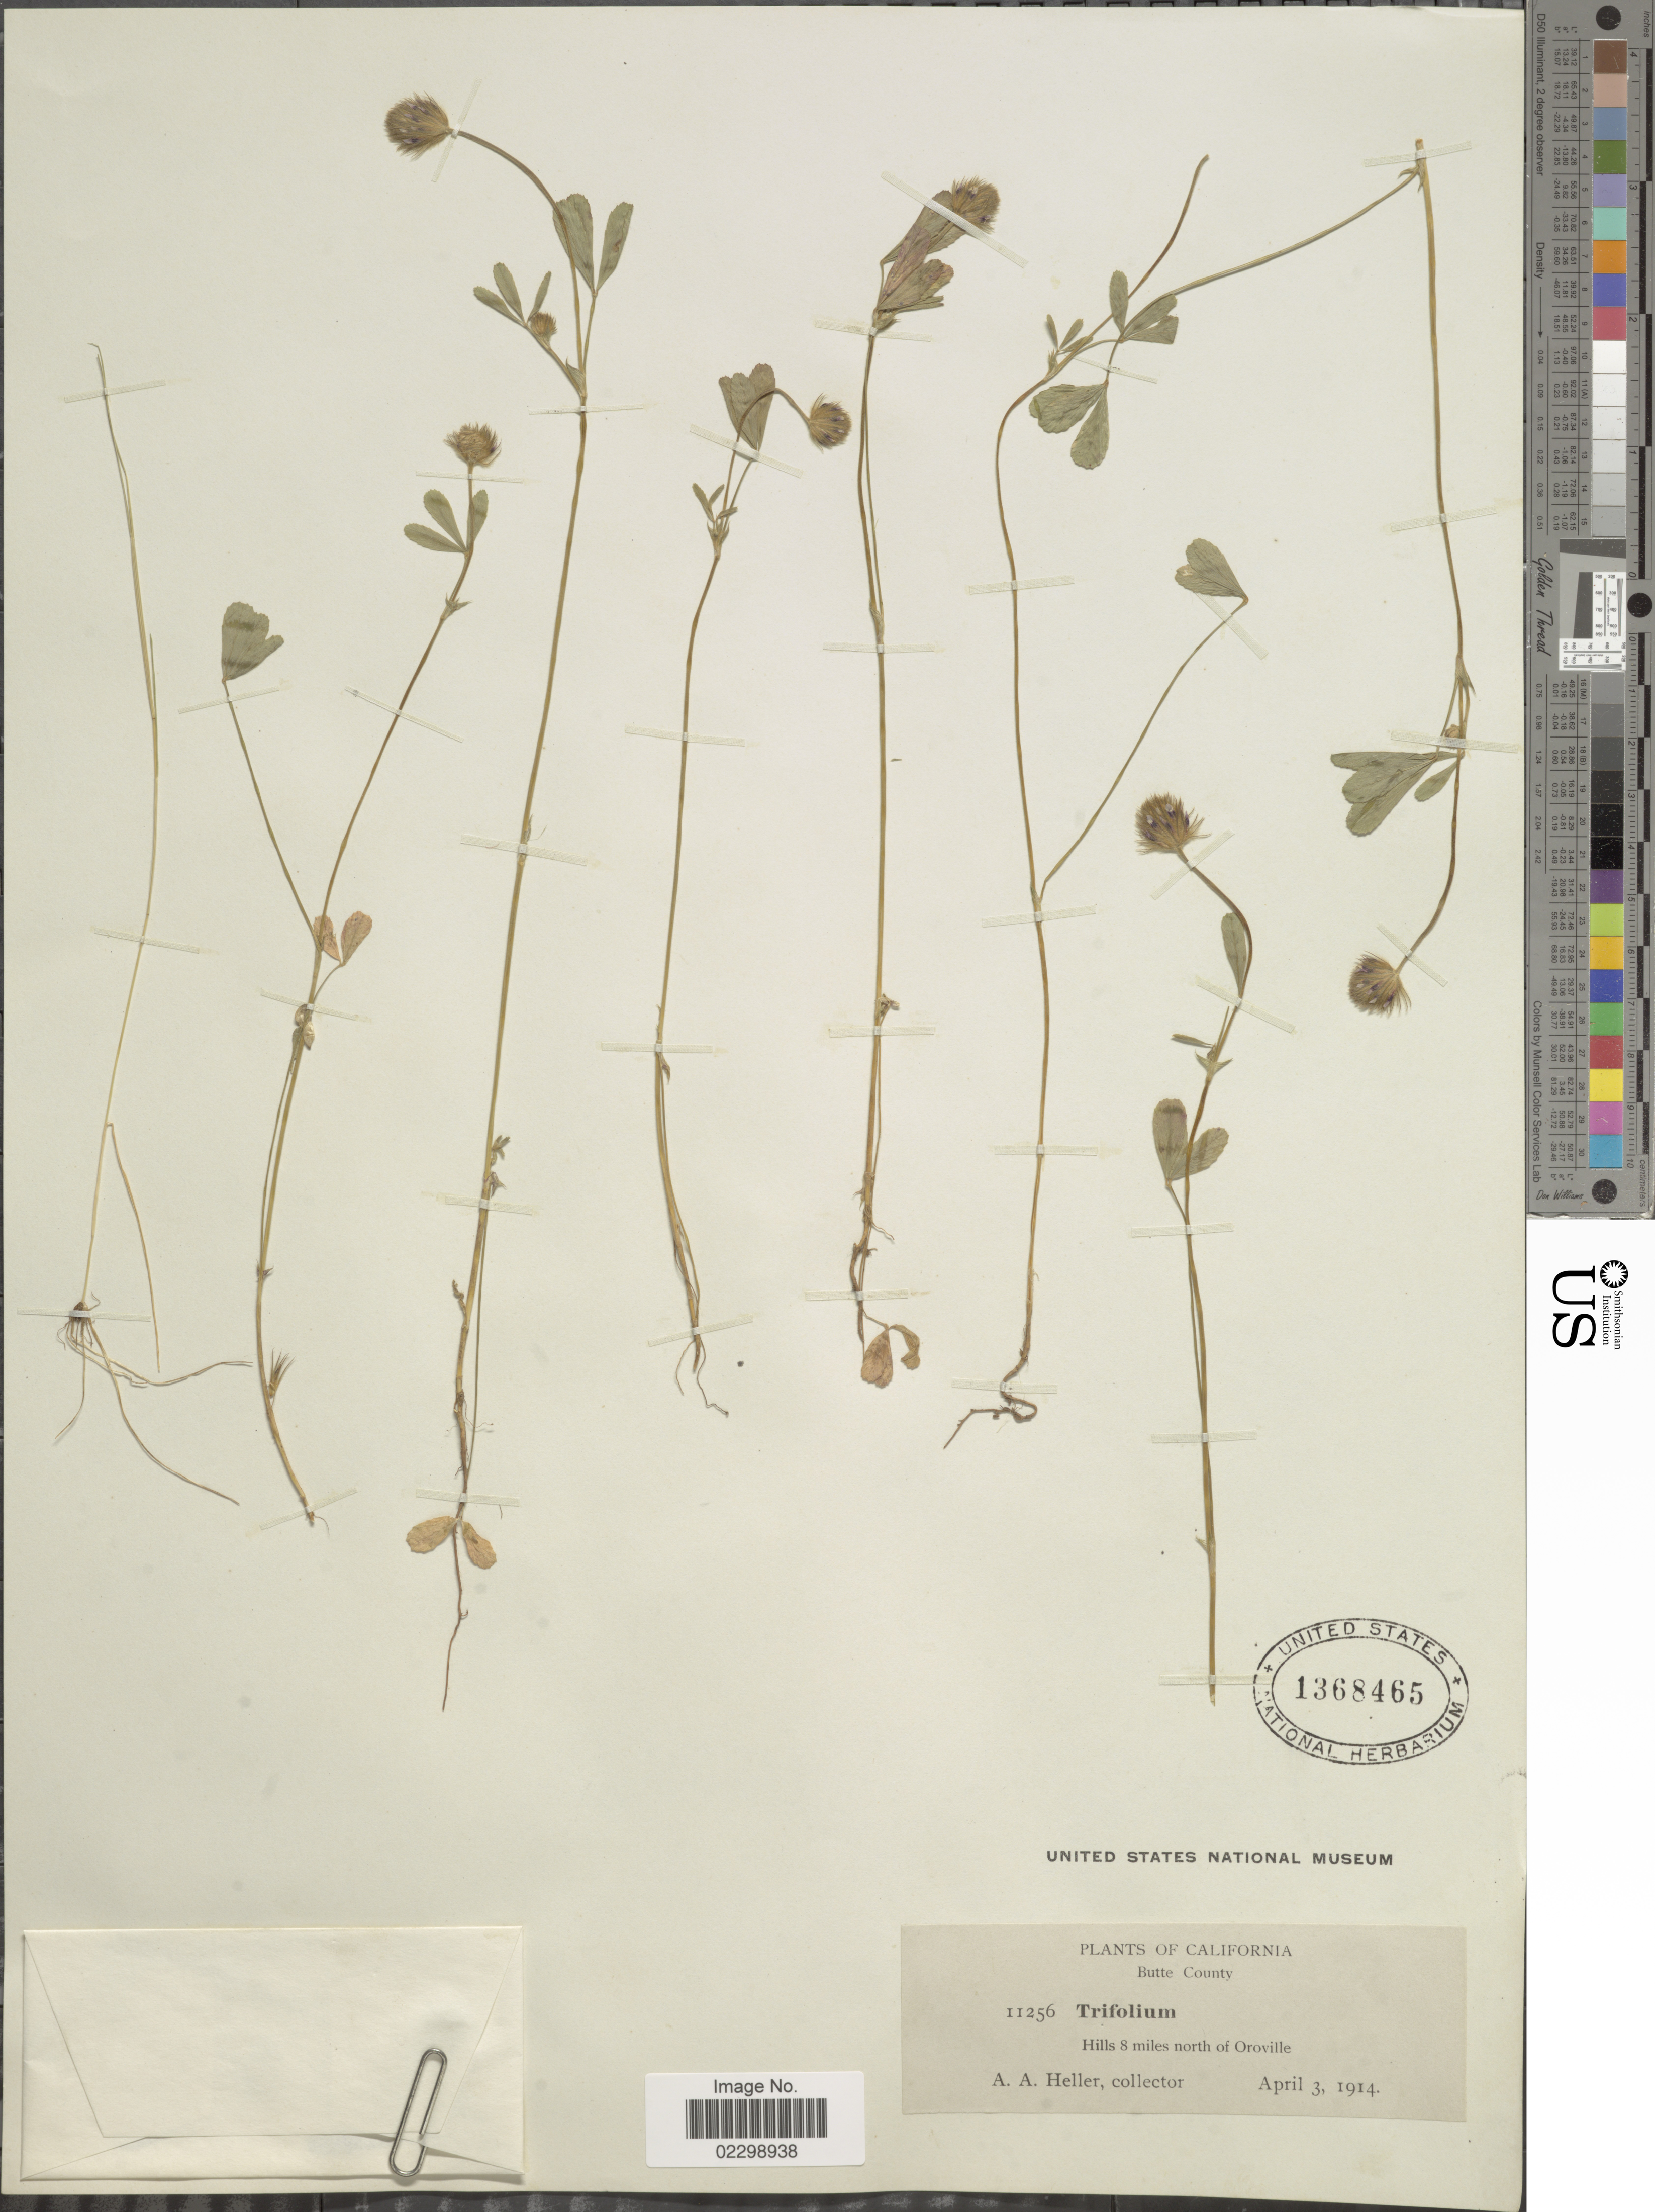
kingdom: Plantae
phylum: Tracheophyta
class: Magnoliopsida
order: Fabales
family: Fabaceae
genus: Trifolium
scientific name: Trifolium sp.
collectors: A. A. Heller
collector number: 11256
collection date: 1914-04-03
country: United States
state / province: California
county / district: Butte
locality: Butte County, hills 8 miles north of Oroville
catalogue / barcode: US 1368465